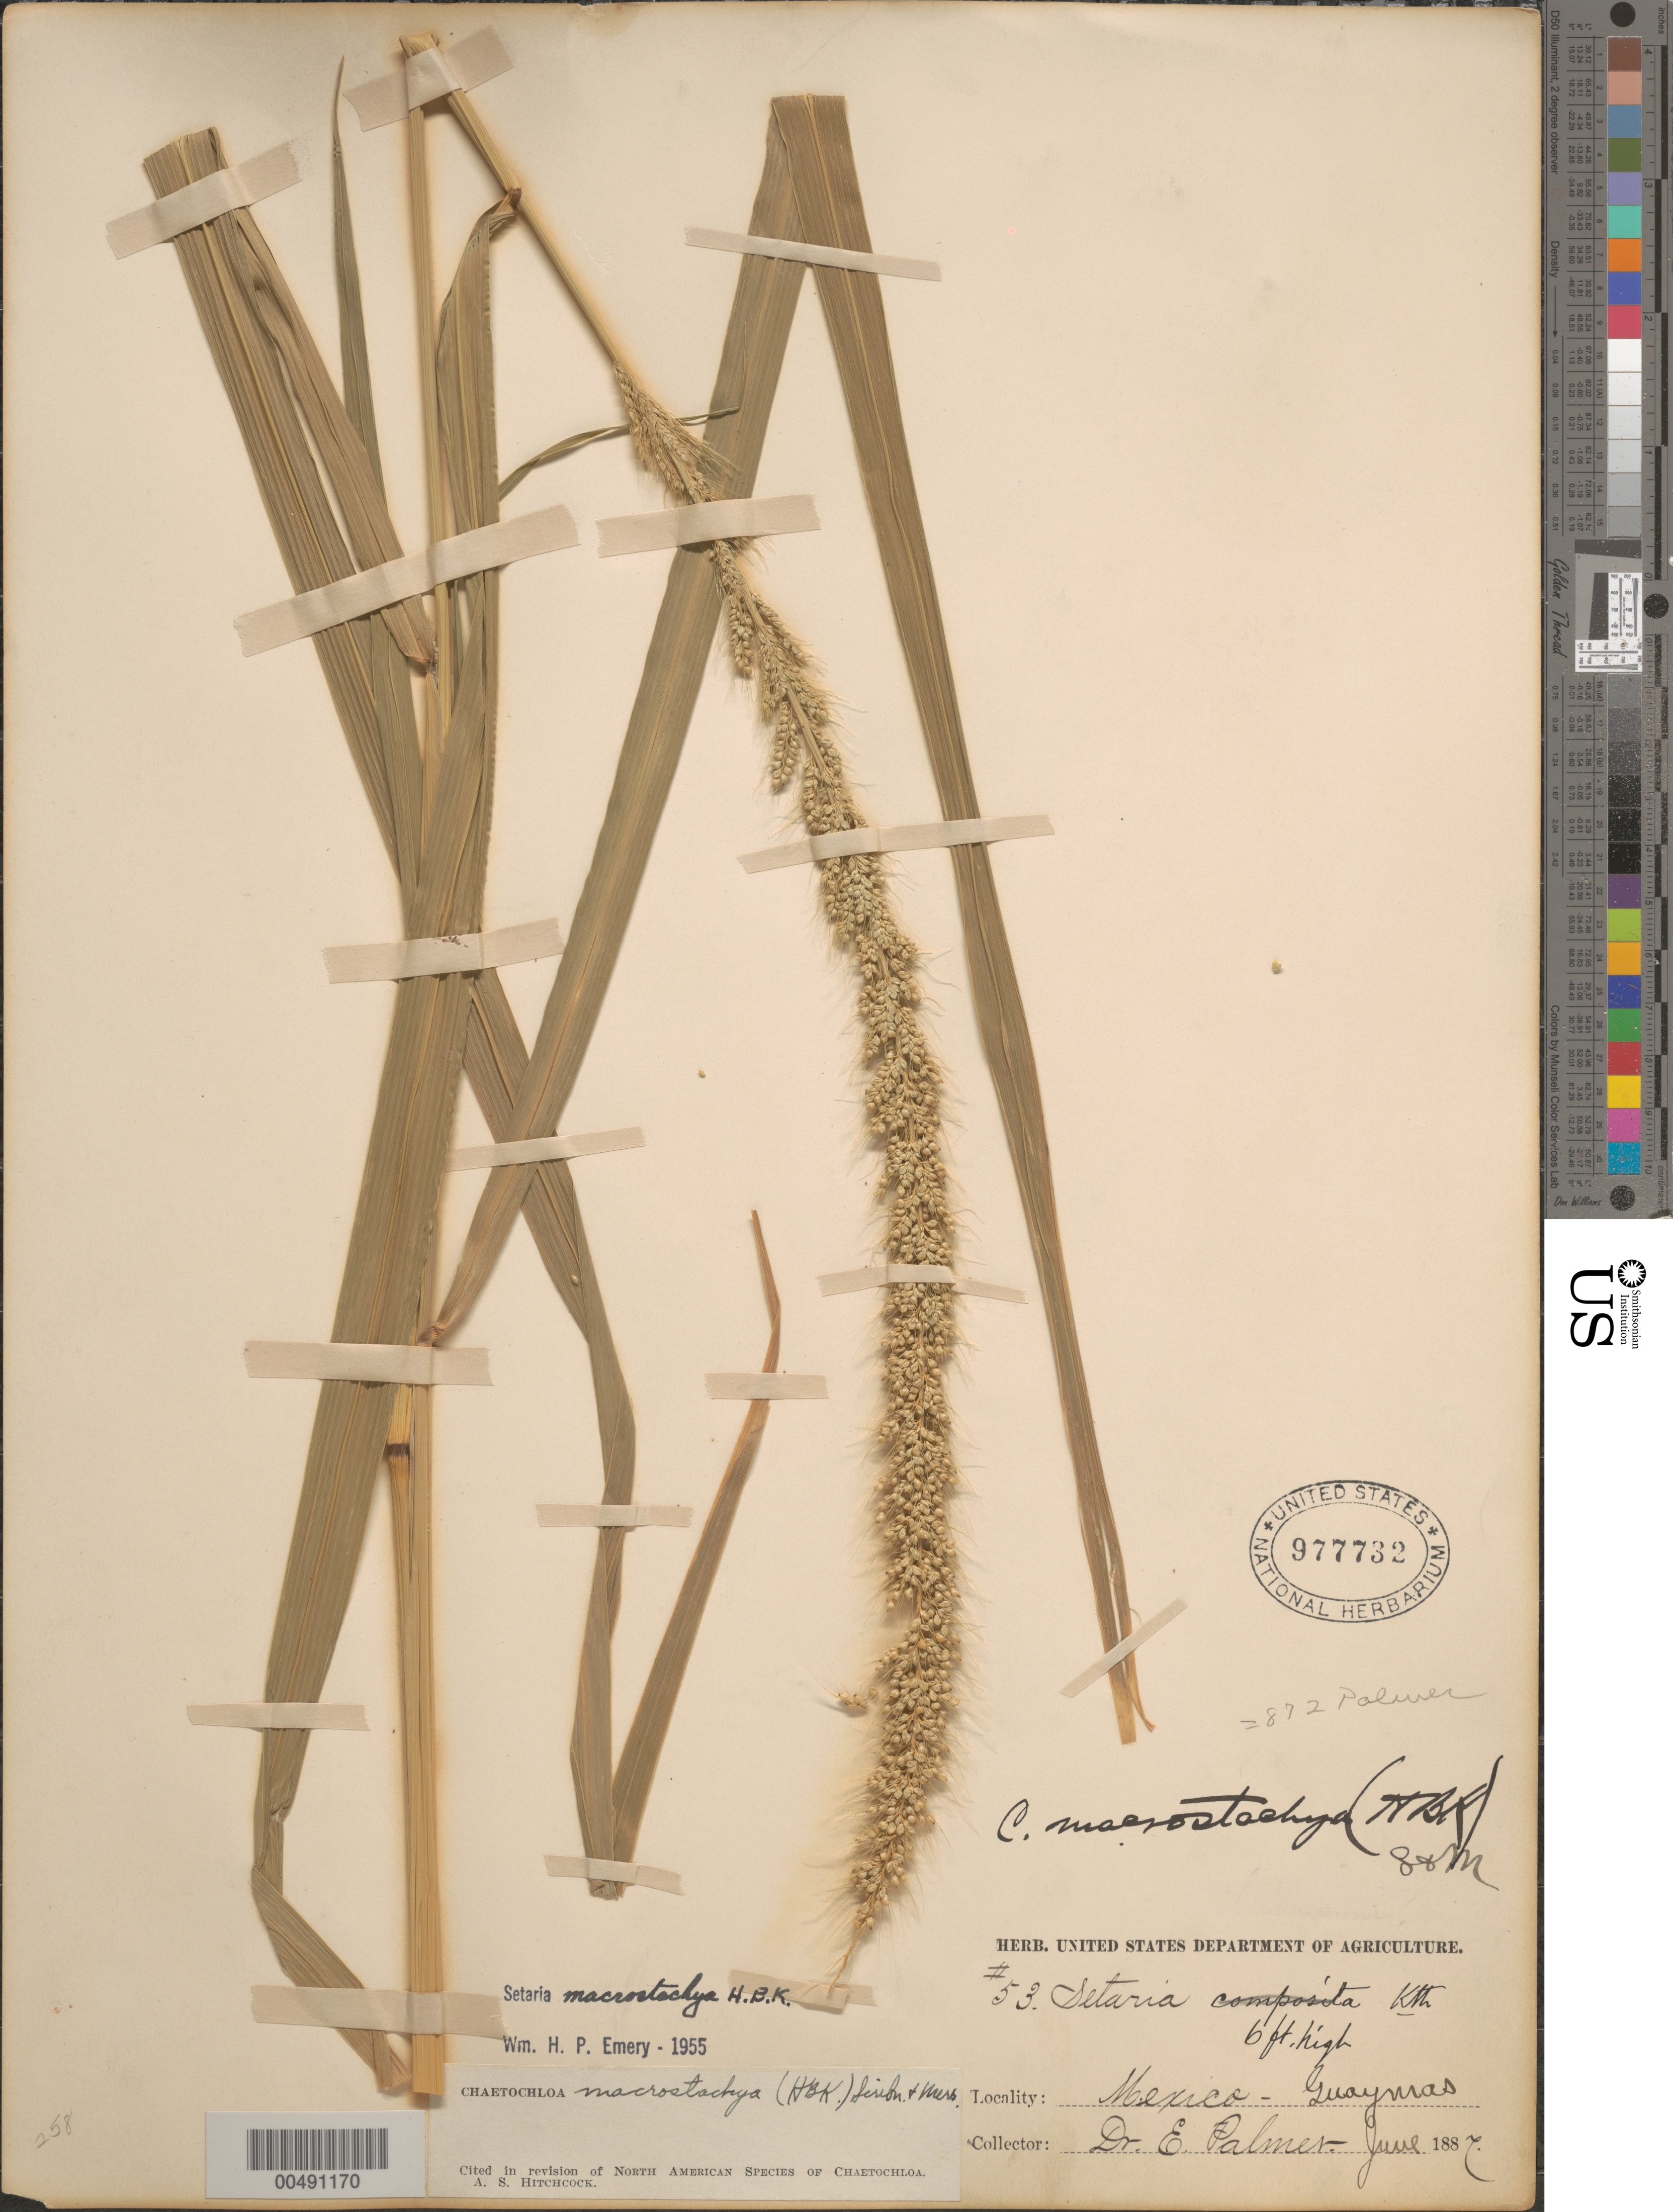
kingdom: Plantae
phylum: Tracheophyta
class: Liliopsida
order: Poales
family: Poaceae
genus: Setaria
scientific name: Setaria macrostachya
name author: Kunth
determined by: Emery, W. H. P.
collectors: E. Palmer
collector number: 53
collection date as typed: Jun 1887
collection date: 1887-06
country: Mexico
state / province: Sonora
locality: Guaymas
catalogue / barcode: US 977732